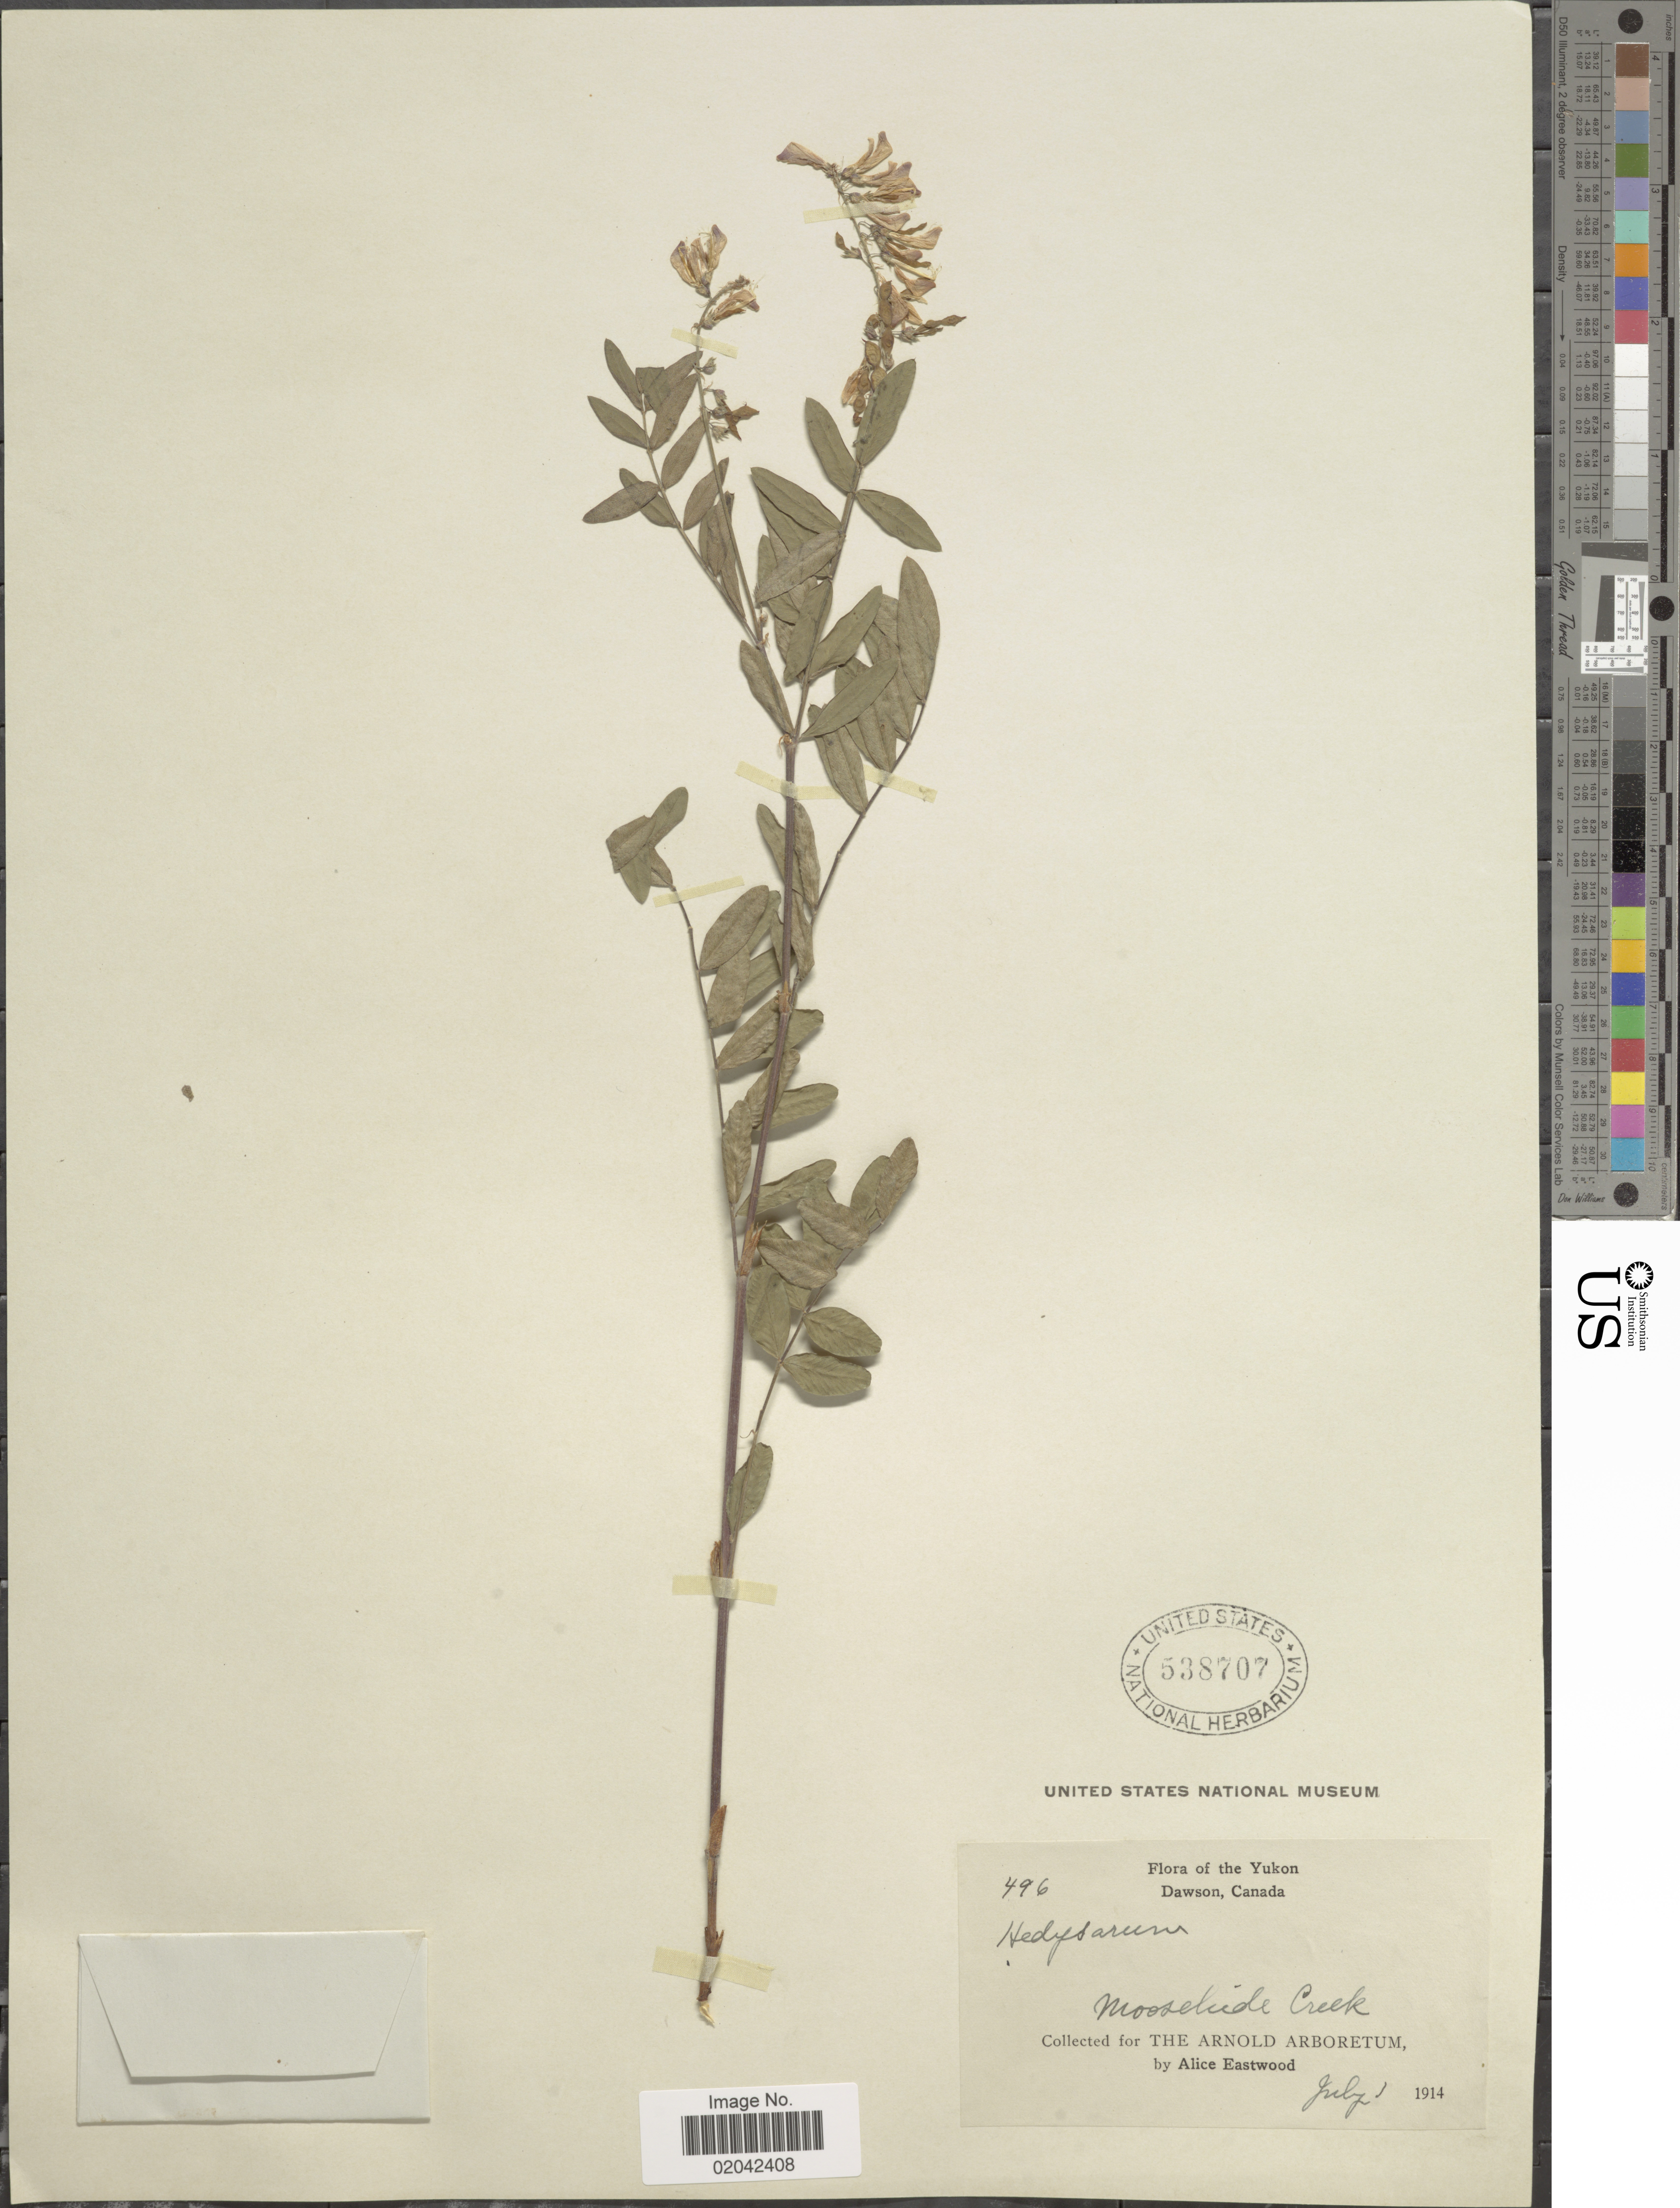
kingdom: Plantae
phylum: Tracheophyta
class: Magnoliopsida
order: Fabales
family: Fabaceae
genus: Hedysarum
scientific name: Hedysarum alpinum var. americanum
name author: Michx. ex Pursh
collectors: A. Eastwood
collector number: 496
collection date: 1914-07-01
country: Canada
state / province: Yukon Territory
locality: Yukon, Dawson, Moosehide Creek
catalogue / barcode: US 538707